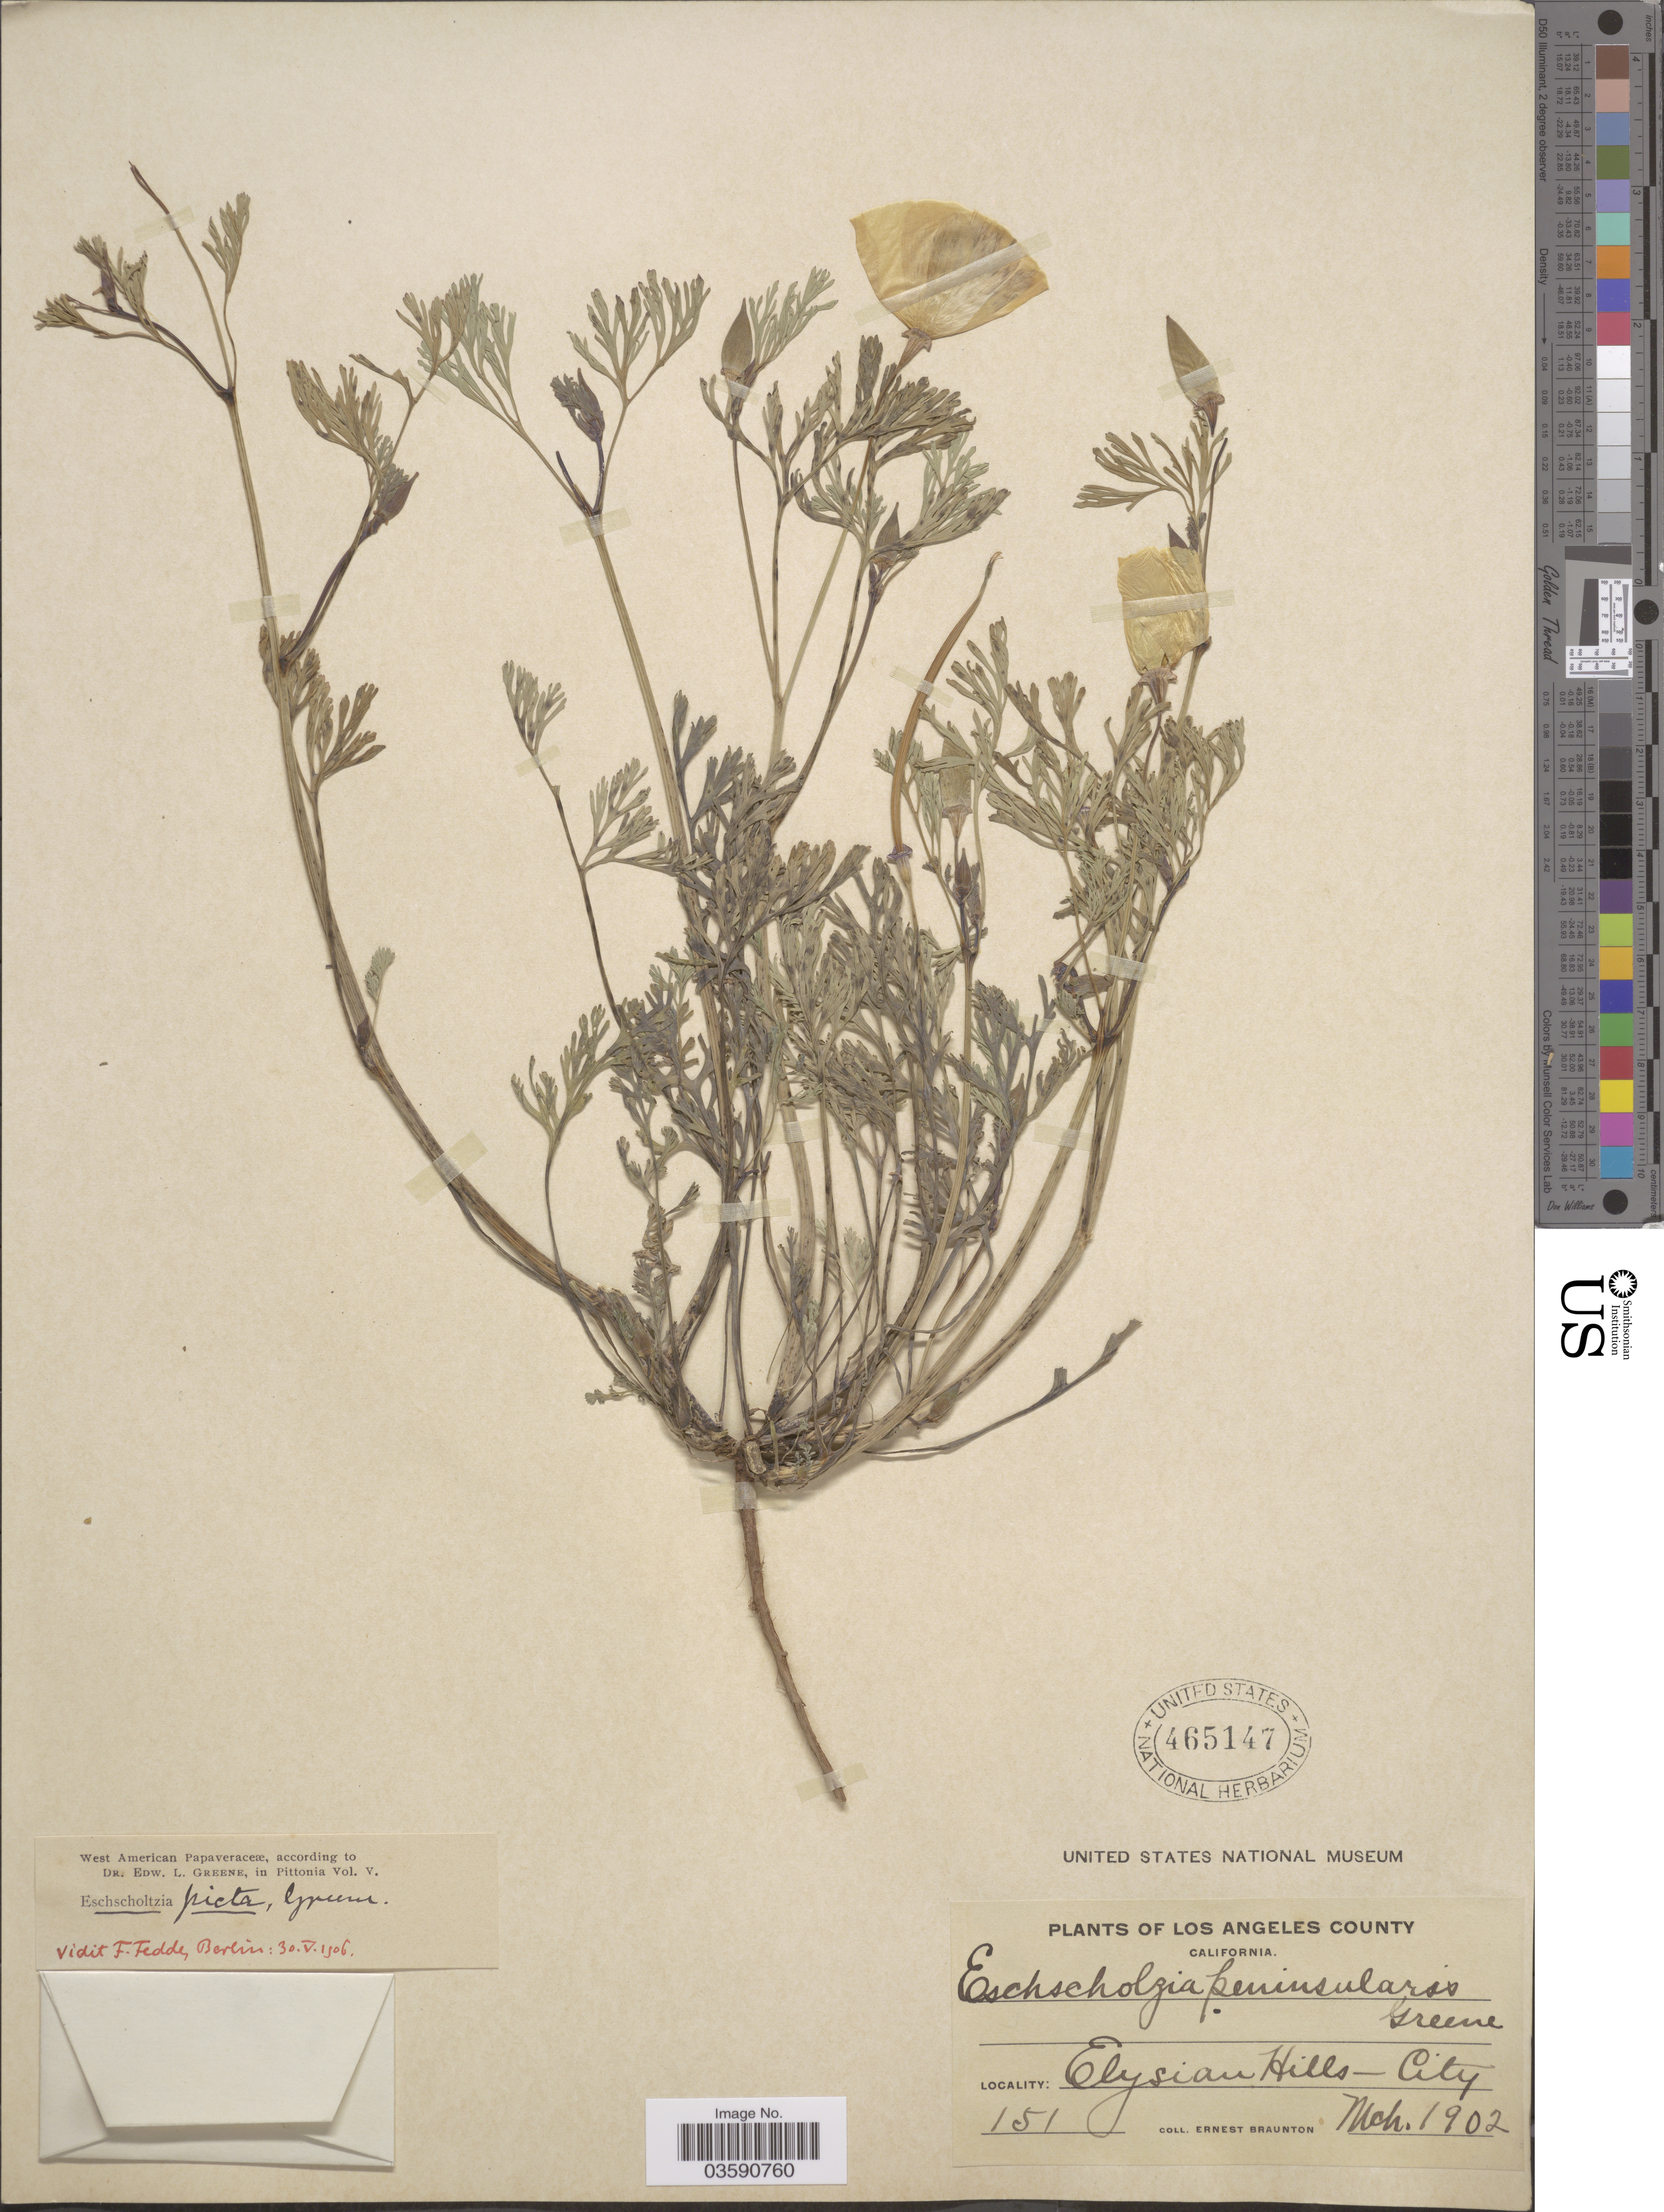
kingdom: Plantae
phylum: Tracheophyta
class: Magnoliopsida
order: Ranunculales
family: Papaveraceae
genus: Eschscholzia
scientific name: Eschscholzia picta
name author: Greene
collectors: E. Braunton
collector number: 151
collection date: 1902-03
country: United States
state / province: California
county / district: Los Angeles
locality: Los Angeles County. Elysian Hills-City.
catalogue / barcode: US 465147